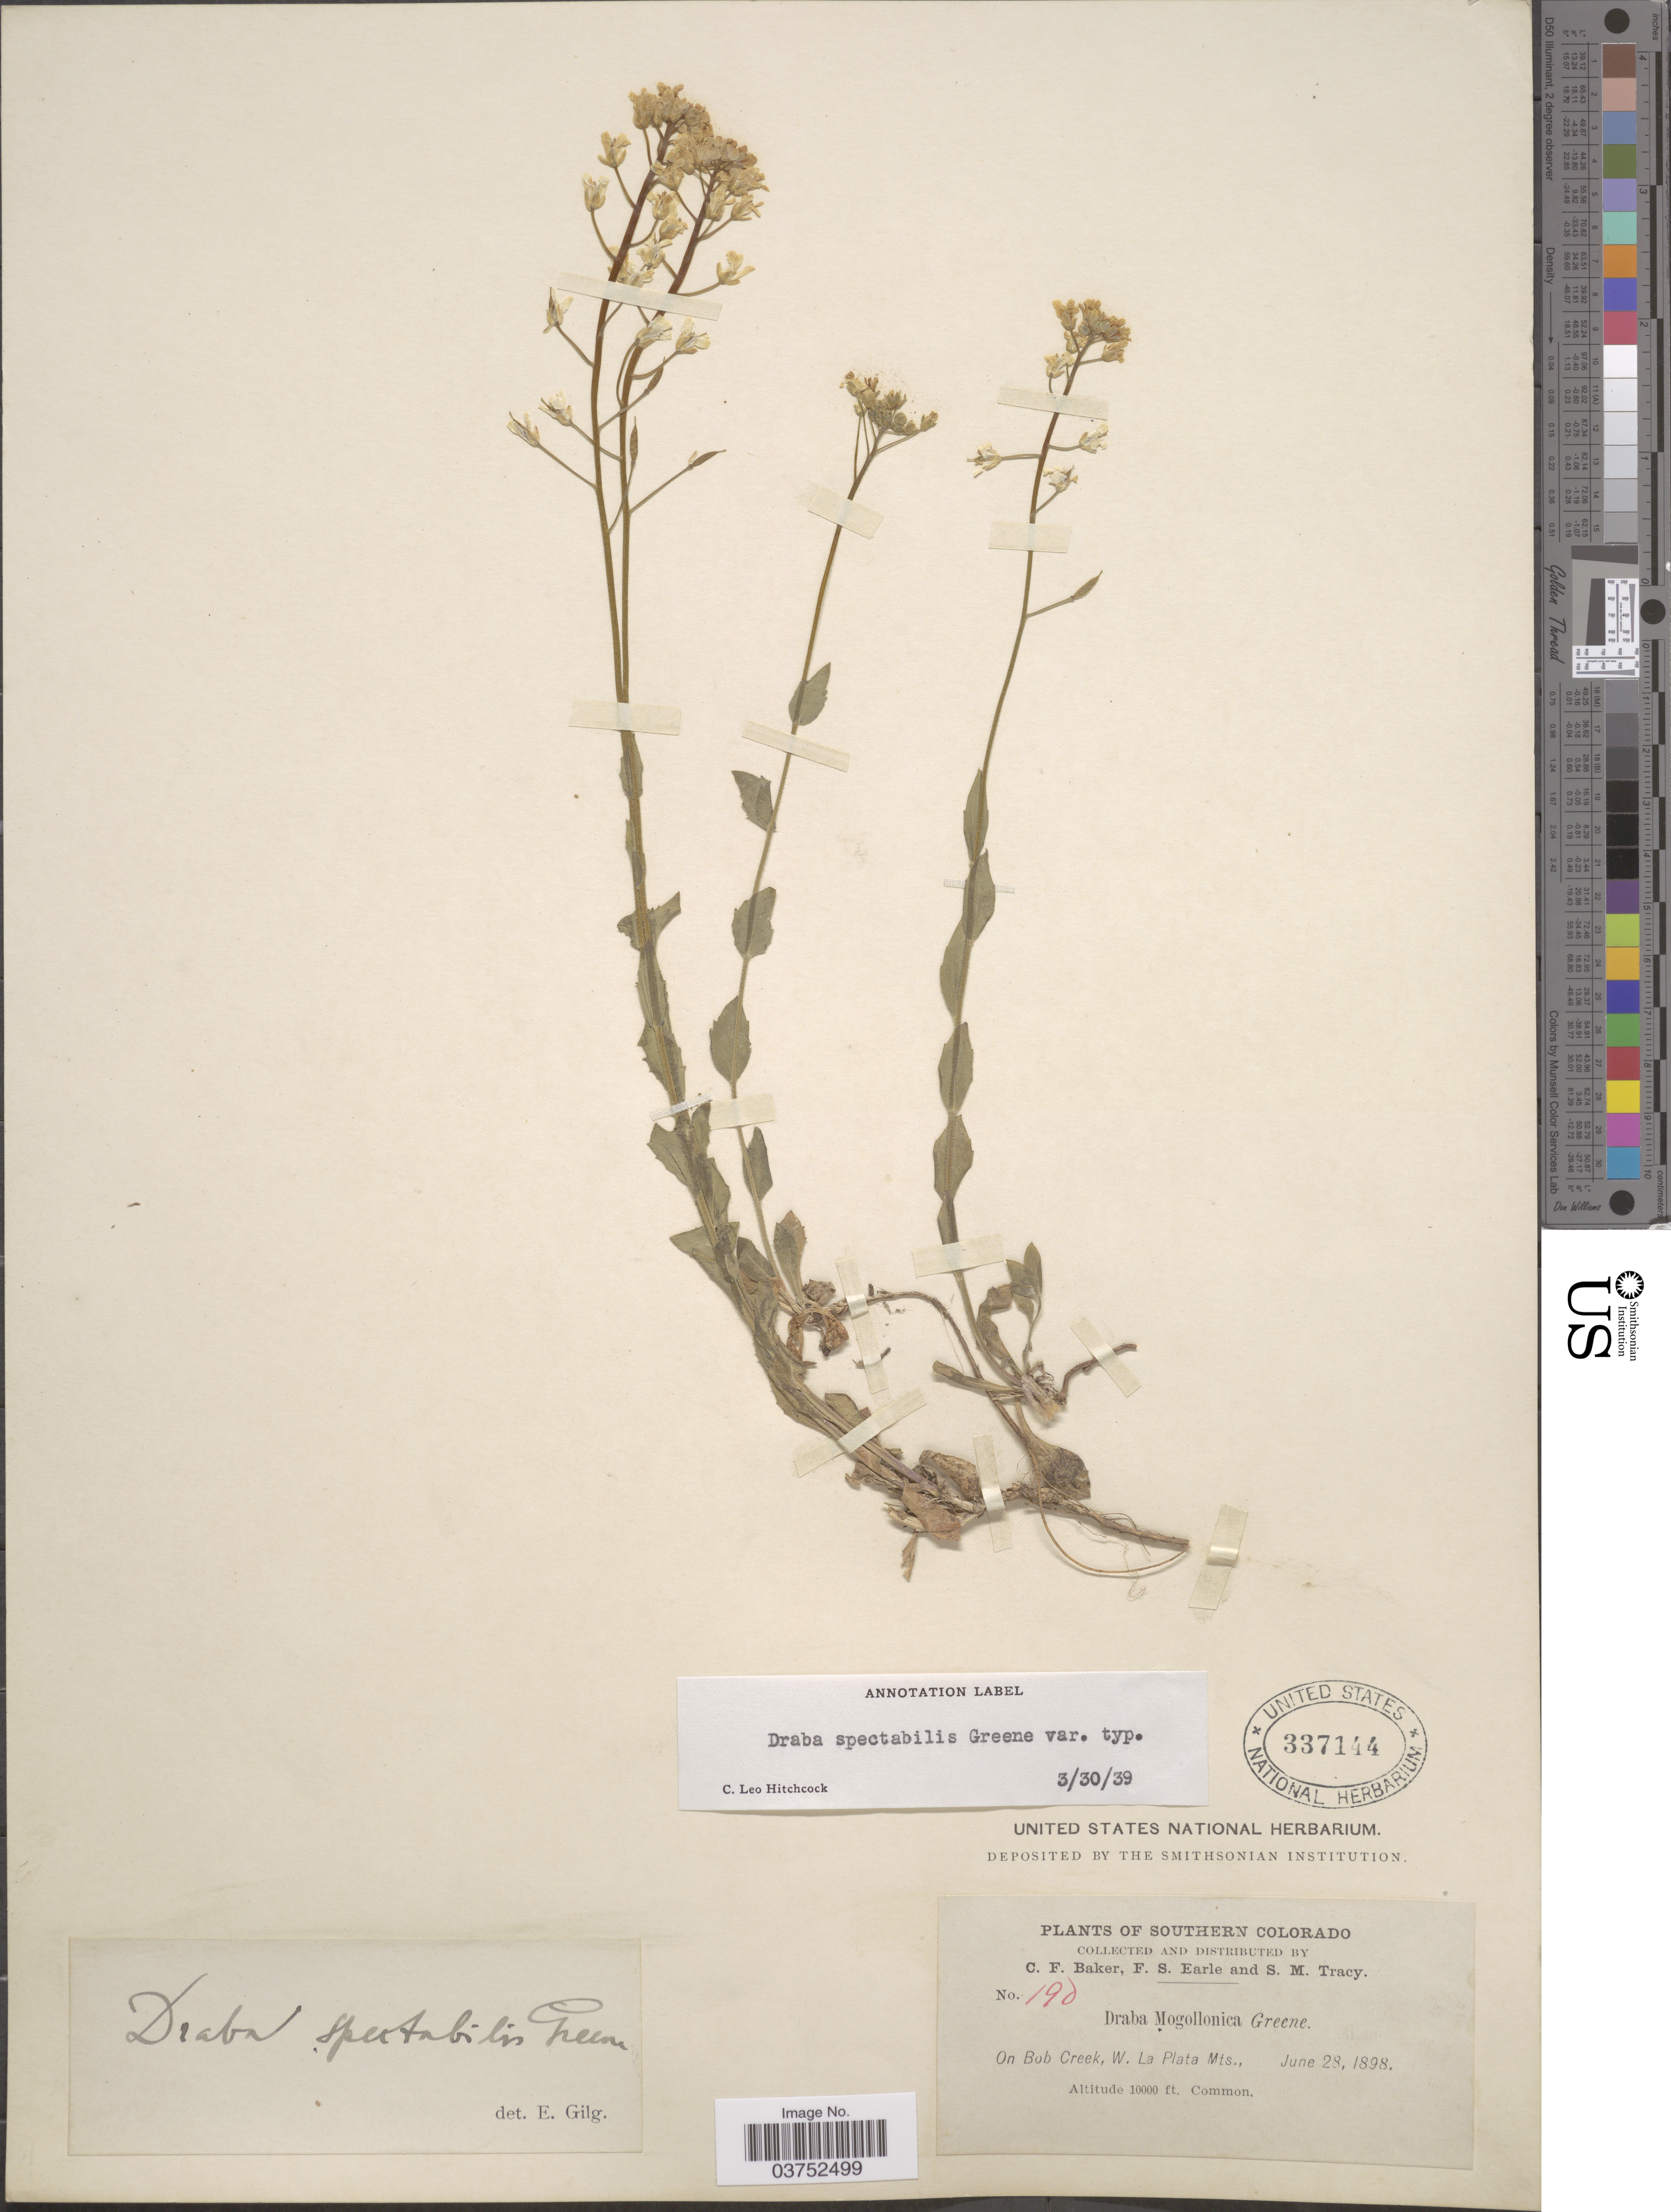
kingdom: Plantae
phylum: Tracheophyta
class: Magnoliopsida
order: Brassicales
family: Brassicaceae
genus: Draba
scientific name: Draba spectabilis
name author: Greene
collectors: C. F. Baker, F. S. Earle & S. M. Tracy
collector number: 190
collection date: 1898-06-28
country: United States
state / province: Colorado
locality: Southern Colorado. On Bob Creek, W. La Plata Mts.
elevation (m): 3048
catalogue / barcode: US 337144